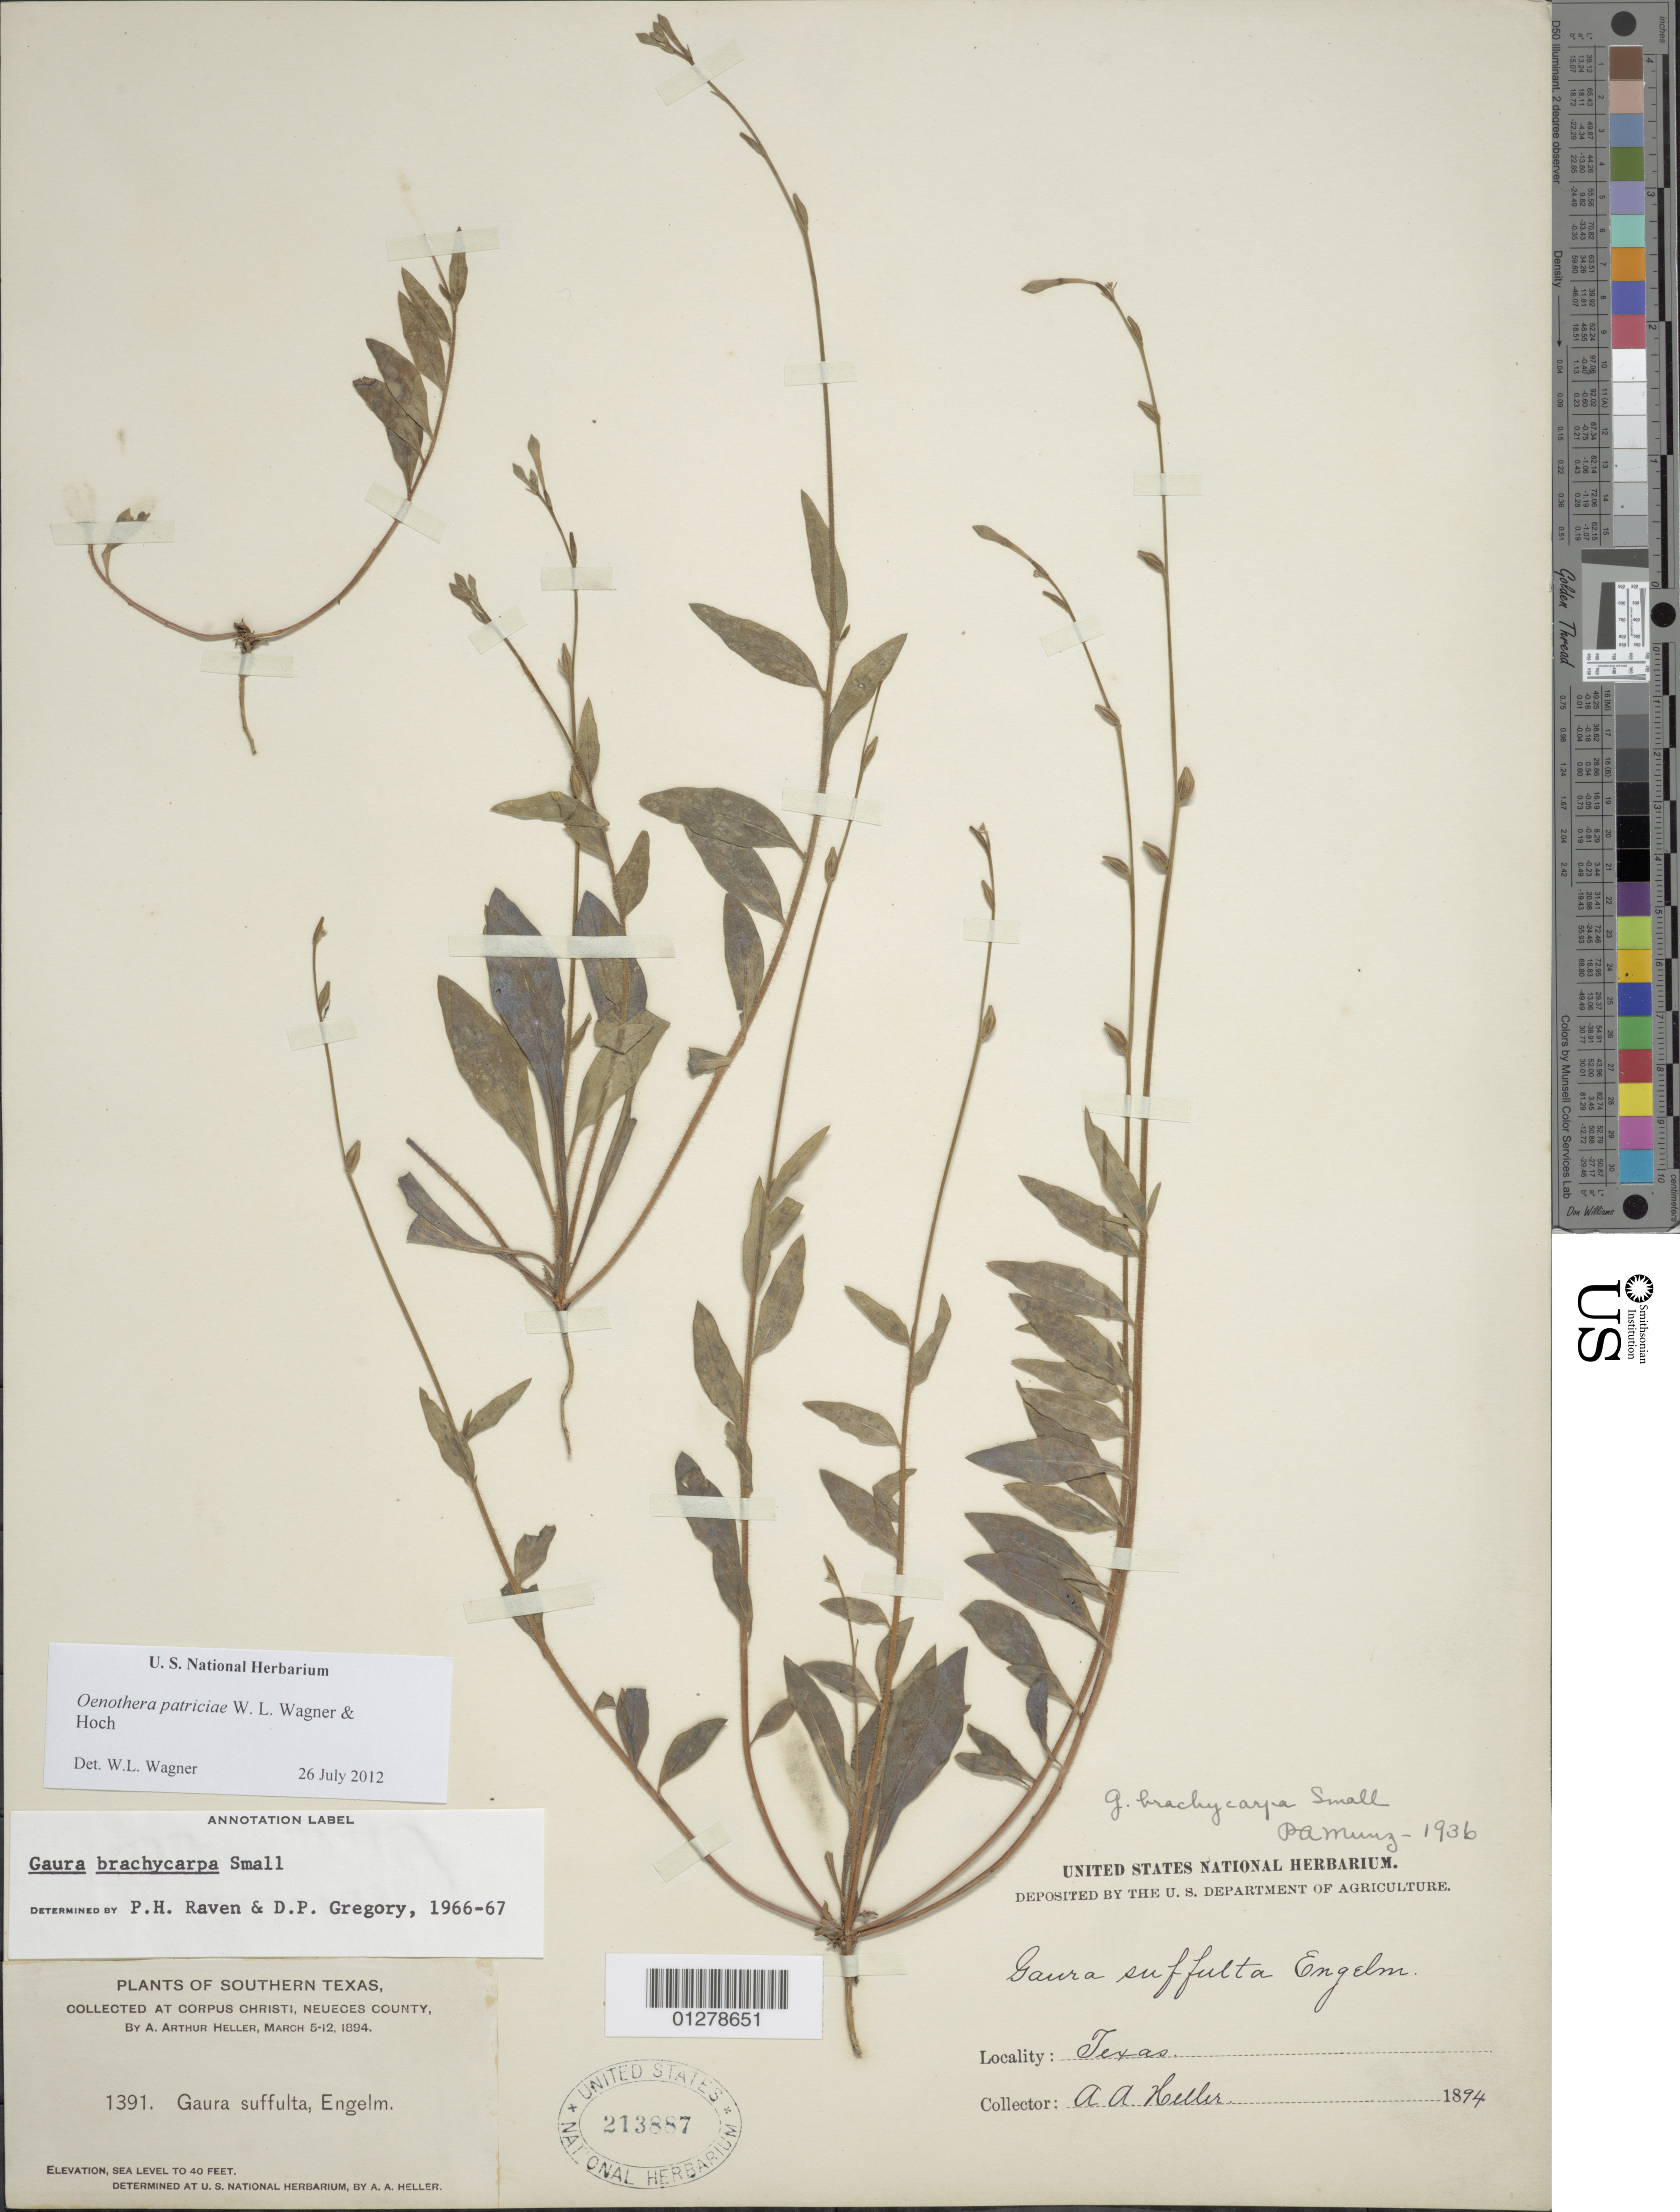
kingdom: Plantae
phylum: Tracheophyta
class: Magnoliopsida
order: Myrtales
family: Onagraceae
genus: Oenothera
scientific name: Oenothera patriciae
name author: W.L. Wagner & Hoch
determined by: Wagner, W. L., (BOT), Smithsonian Institution - National Museum of Natural History (UNITED STATES)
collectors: A. A. Heller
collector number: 1391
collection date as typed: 05 Mar 1894 to 12 Mar 1894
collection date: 1894-03-05/1894-03-12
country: United States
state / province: Texas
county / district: Nueces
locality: Corpus Christi.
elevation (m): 0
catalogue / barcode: US 213887